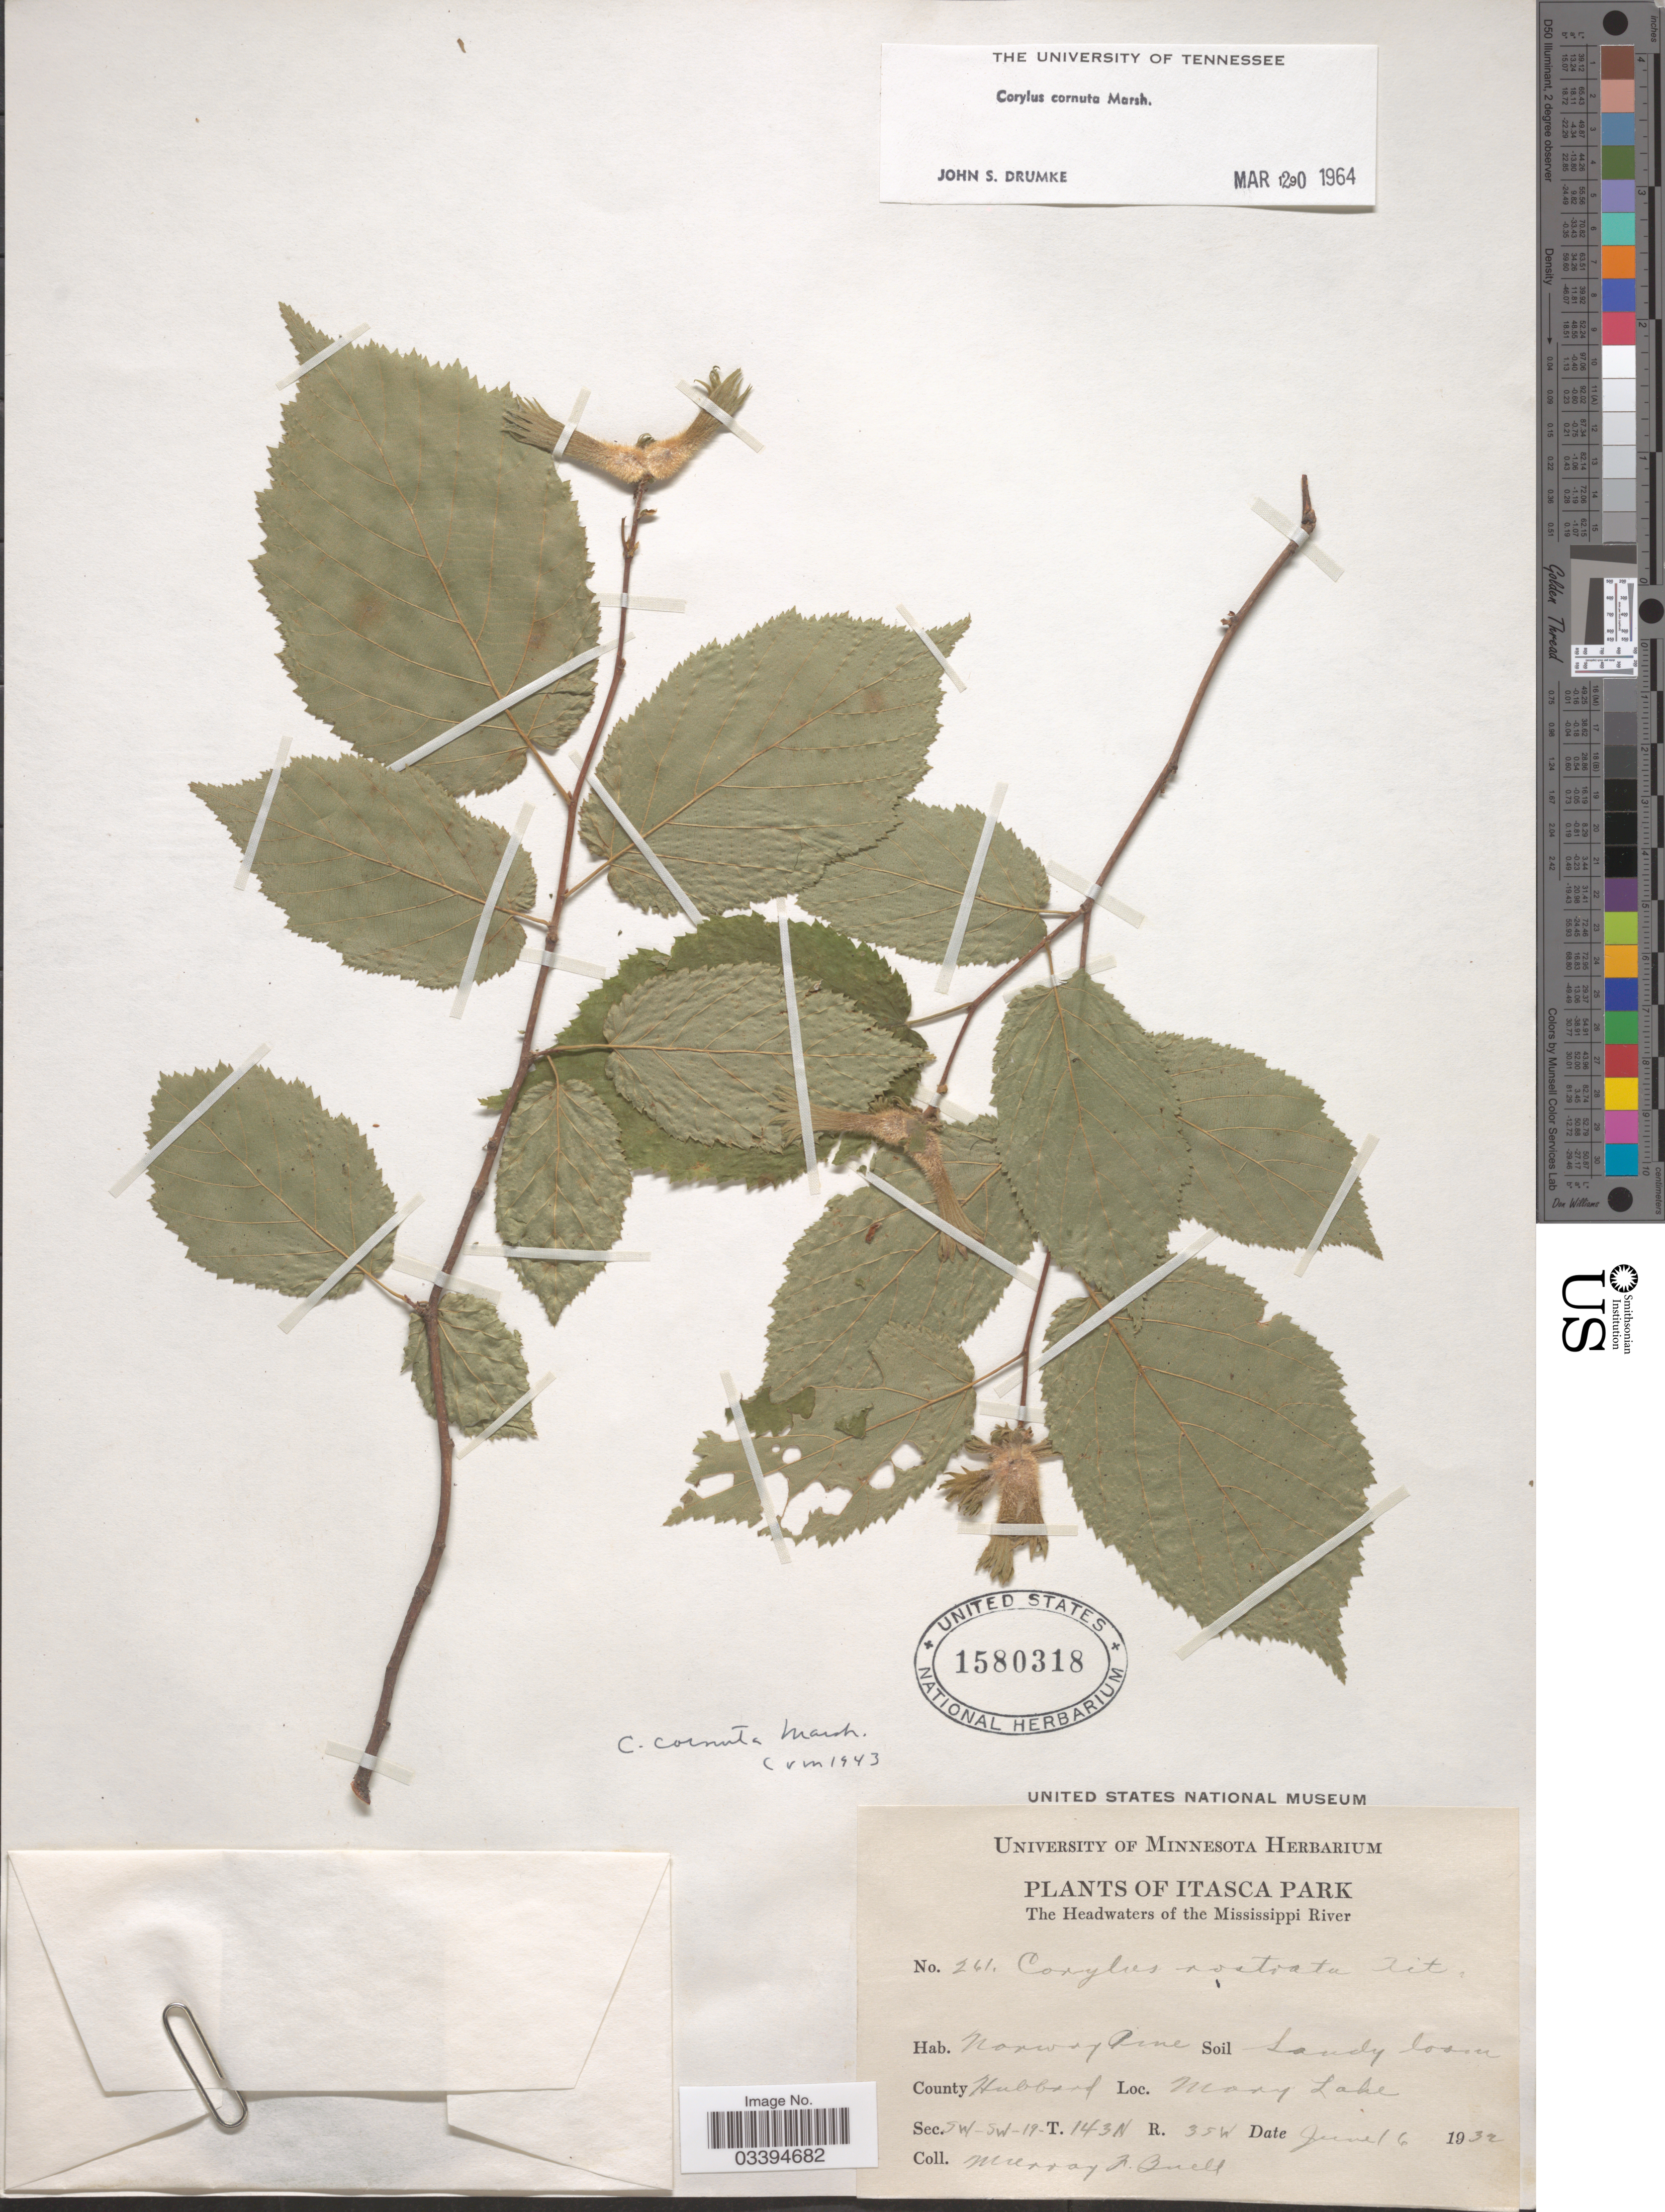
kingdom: Plantae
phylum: Tracheophyta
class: Magnoliopsida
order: Fagales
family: Betulaceae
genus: Corylus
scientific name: Corylus cornuta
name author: Marshall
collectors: M. Buell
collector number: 261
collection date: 1932-06-16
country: United States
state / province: Minnesota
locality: Itasca Park. The Headwaters of the Mississippi River. Norway Pine, County Hubbard, Mary Lake. Sec. SW-SW-19 - T. 143N, R. 35 W.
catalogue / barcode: US 1580318